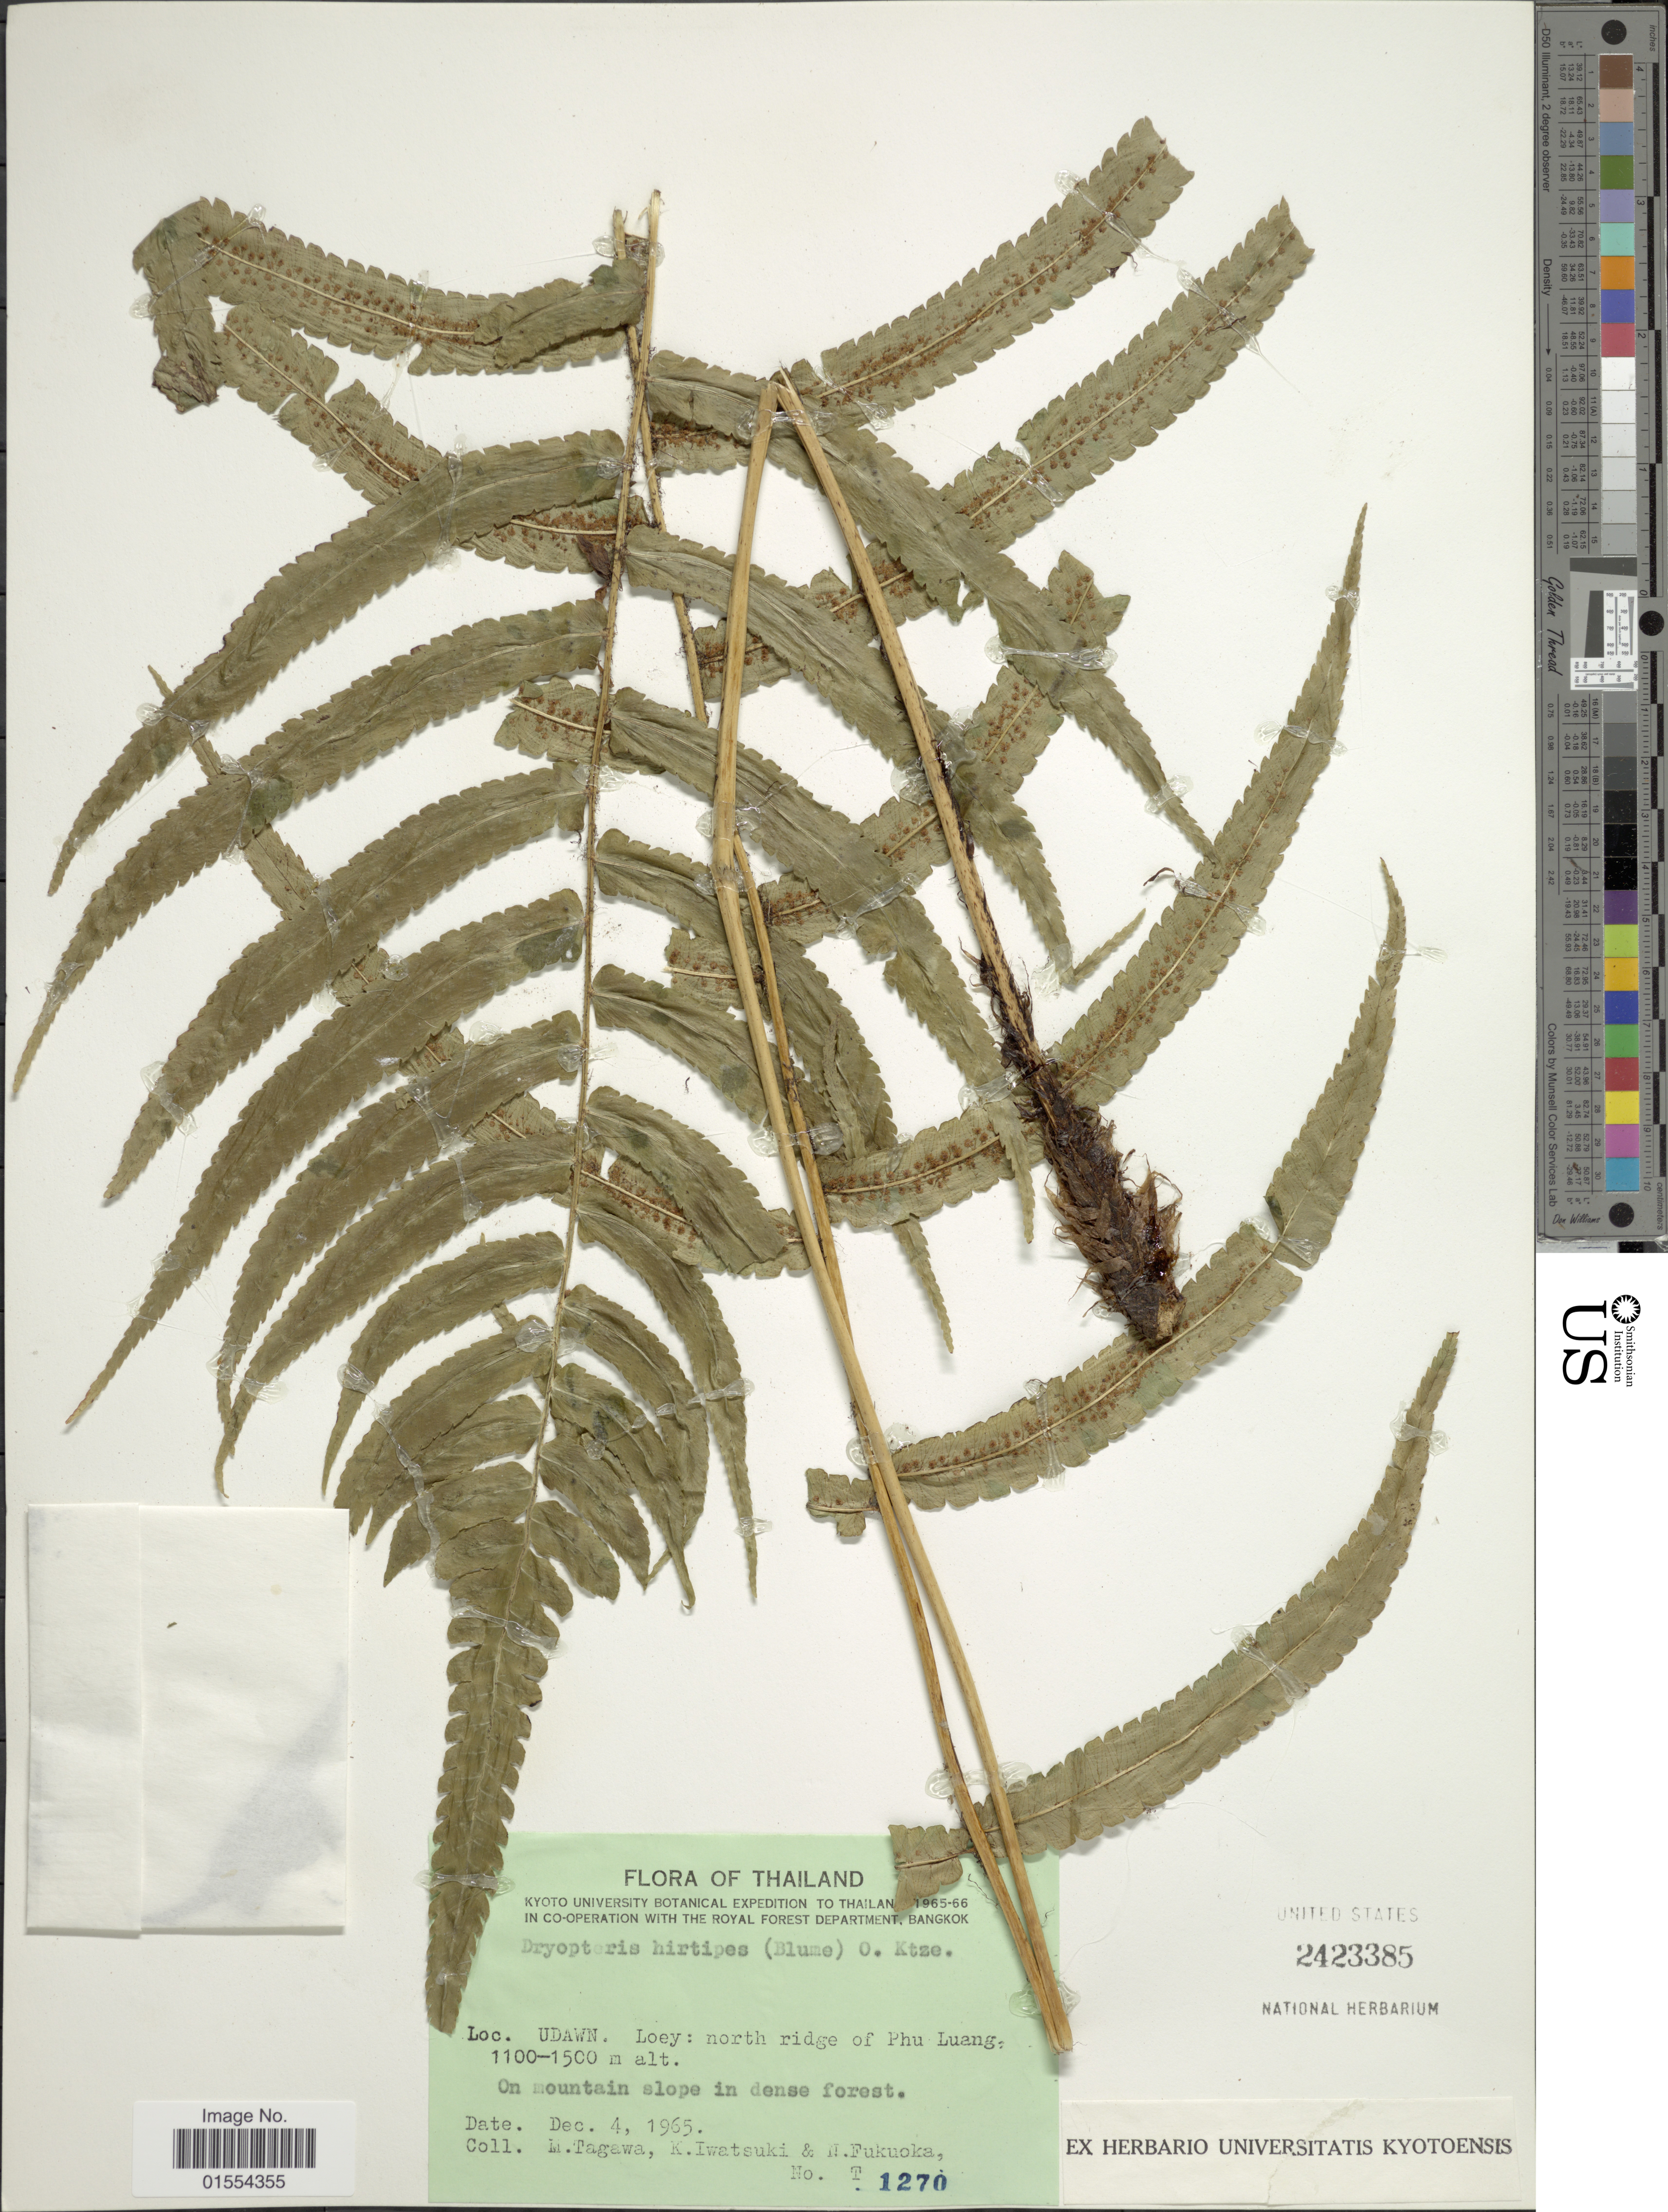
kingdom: Plantae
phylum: Tracheophyta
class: Polypodiopsida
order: Polypodiales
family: Dryopteridaceae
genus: Dryopteris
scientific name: Dryopteris hirtipes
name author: (Blume) Kuntze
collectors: M. Tagawa, K. Iwatsuki & N. Fukuoka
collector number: T1270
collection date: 1965-12-04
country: Thailand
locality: Thailand, Udawn. Loey: north rdige of Phu Luang.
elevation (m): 1100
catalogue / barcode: US 2423385